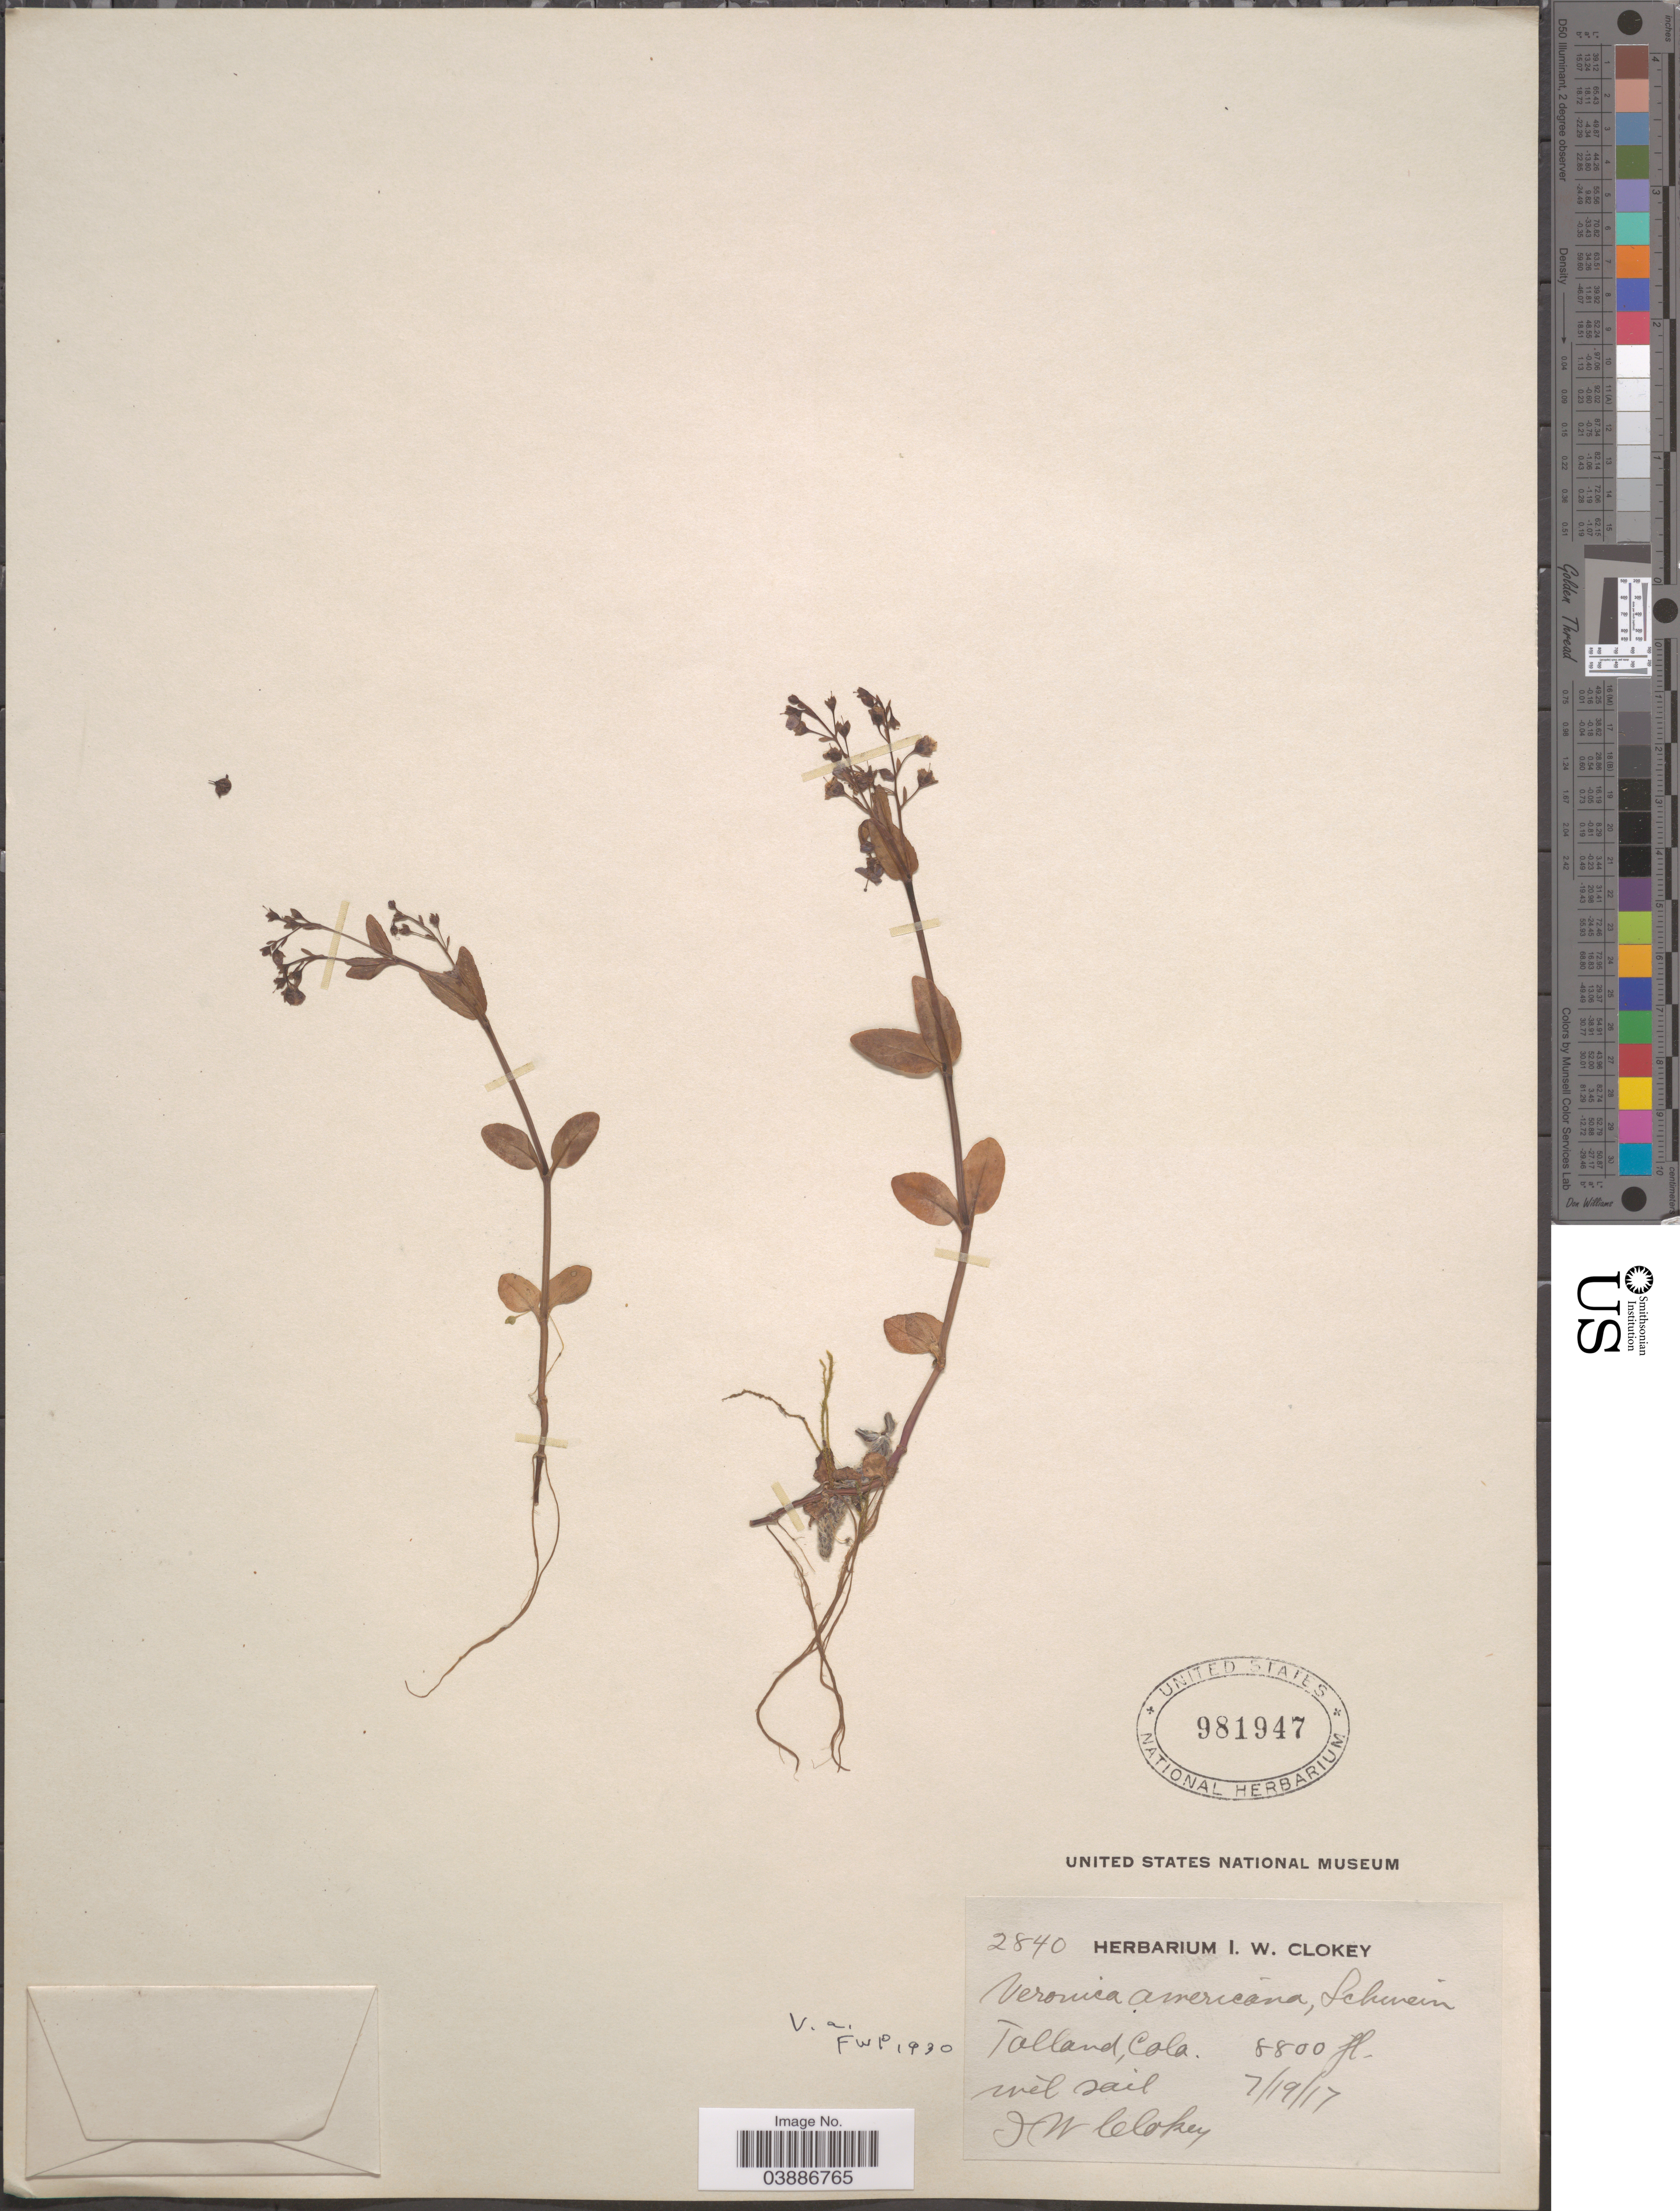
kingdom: Plantae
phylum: Tracheophyta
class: Magnoliopsida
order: Lamiales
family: Plantaginaceae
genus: Veronica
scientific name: Veronica americana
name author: Schwein. ex Benth.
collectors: I. W. Clokey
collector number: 2840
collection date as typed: Transcribed d/m/y: 19/7/17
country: United States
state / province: Colorado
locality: Tolland.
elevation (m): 2682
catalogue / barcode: US 981947